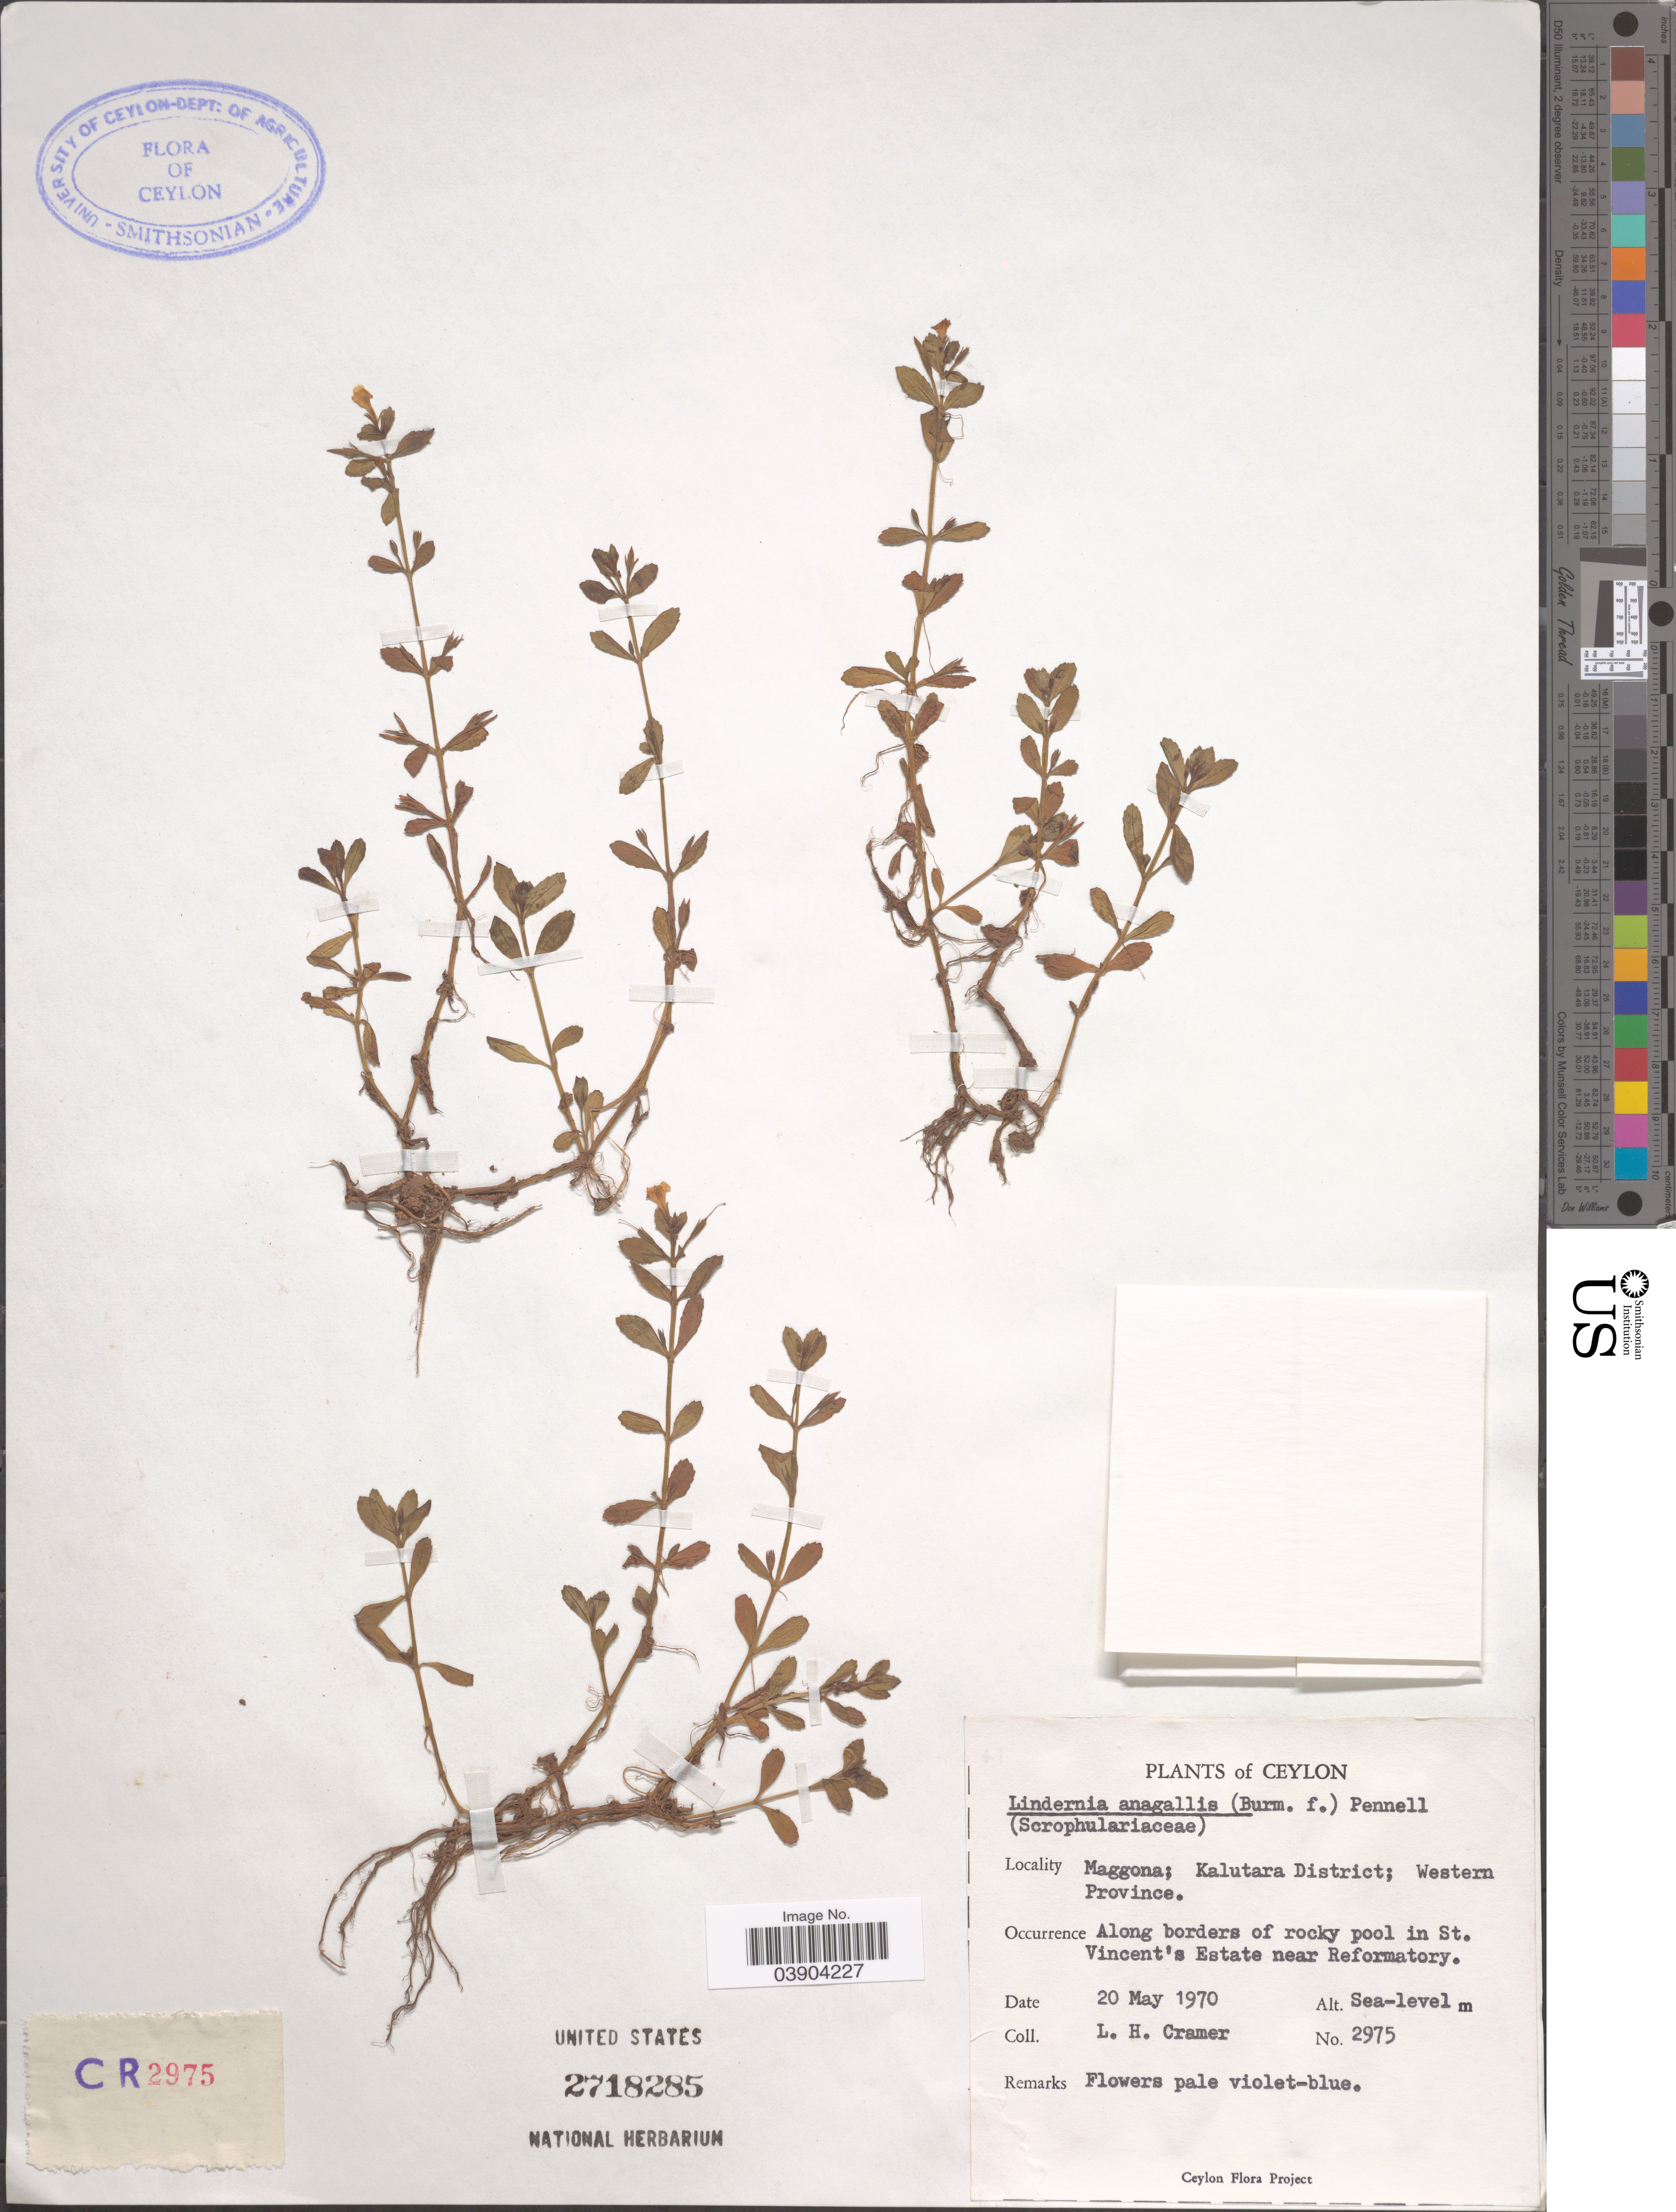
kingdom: Plantae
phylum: Tracheophyta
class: Magnoliopsida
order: Lamiales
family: Linderniaceae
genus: Lindernia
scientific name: Lindernia anagallis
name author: (Burm. f.) Pennell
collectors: L. H. Cramer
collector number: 2975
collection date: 1970-05-20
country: Sri Lanka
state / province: Western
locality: Ceylon. Maggona; Kalutara District. Along borders of rocky pool in St. Vincent's Estate near Reformatory.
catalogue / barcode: US 2718285